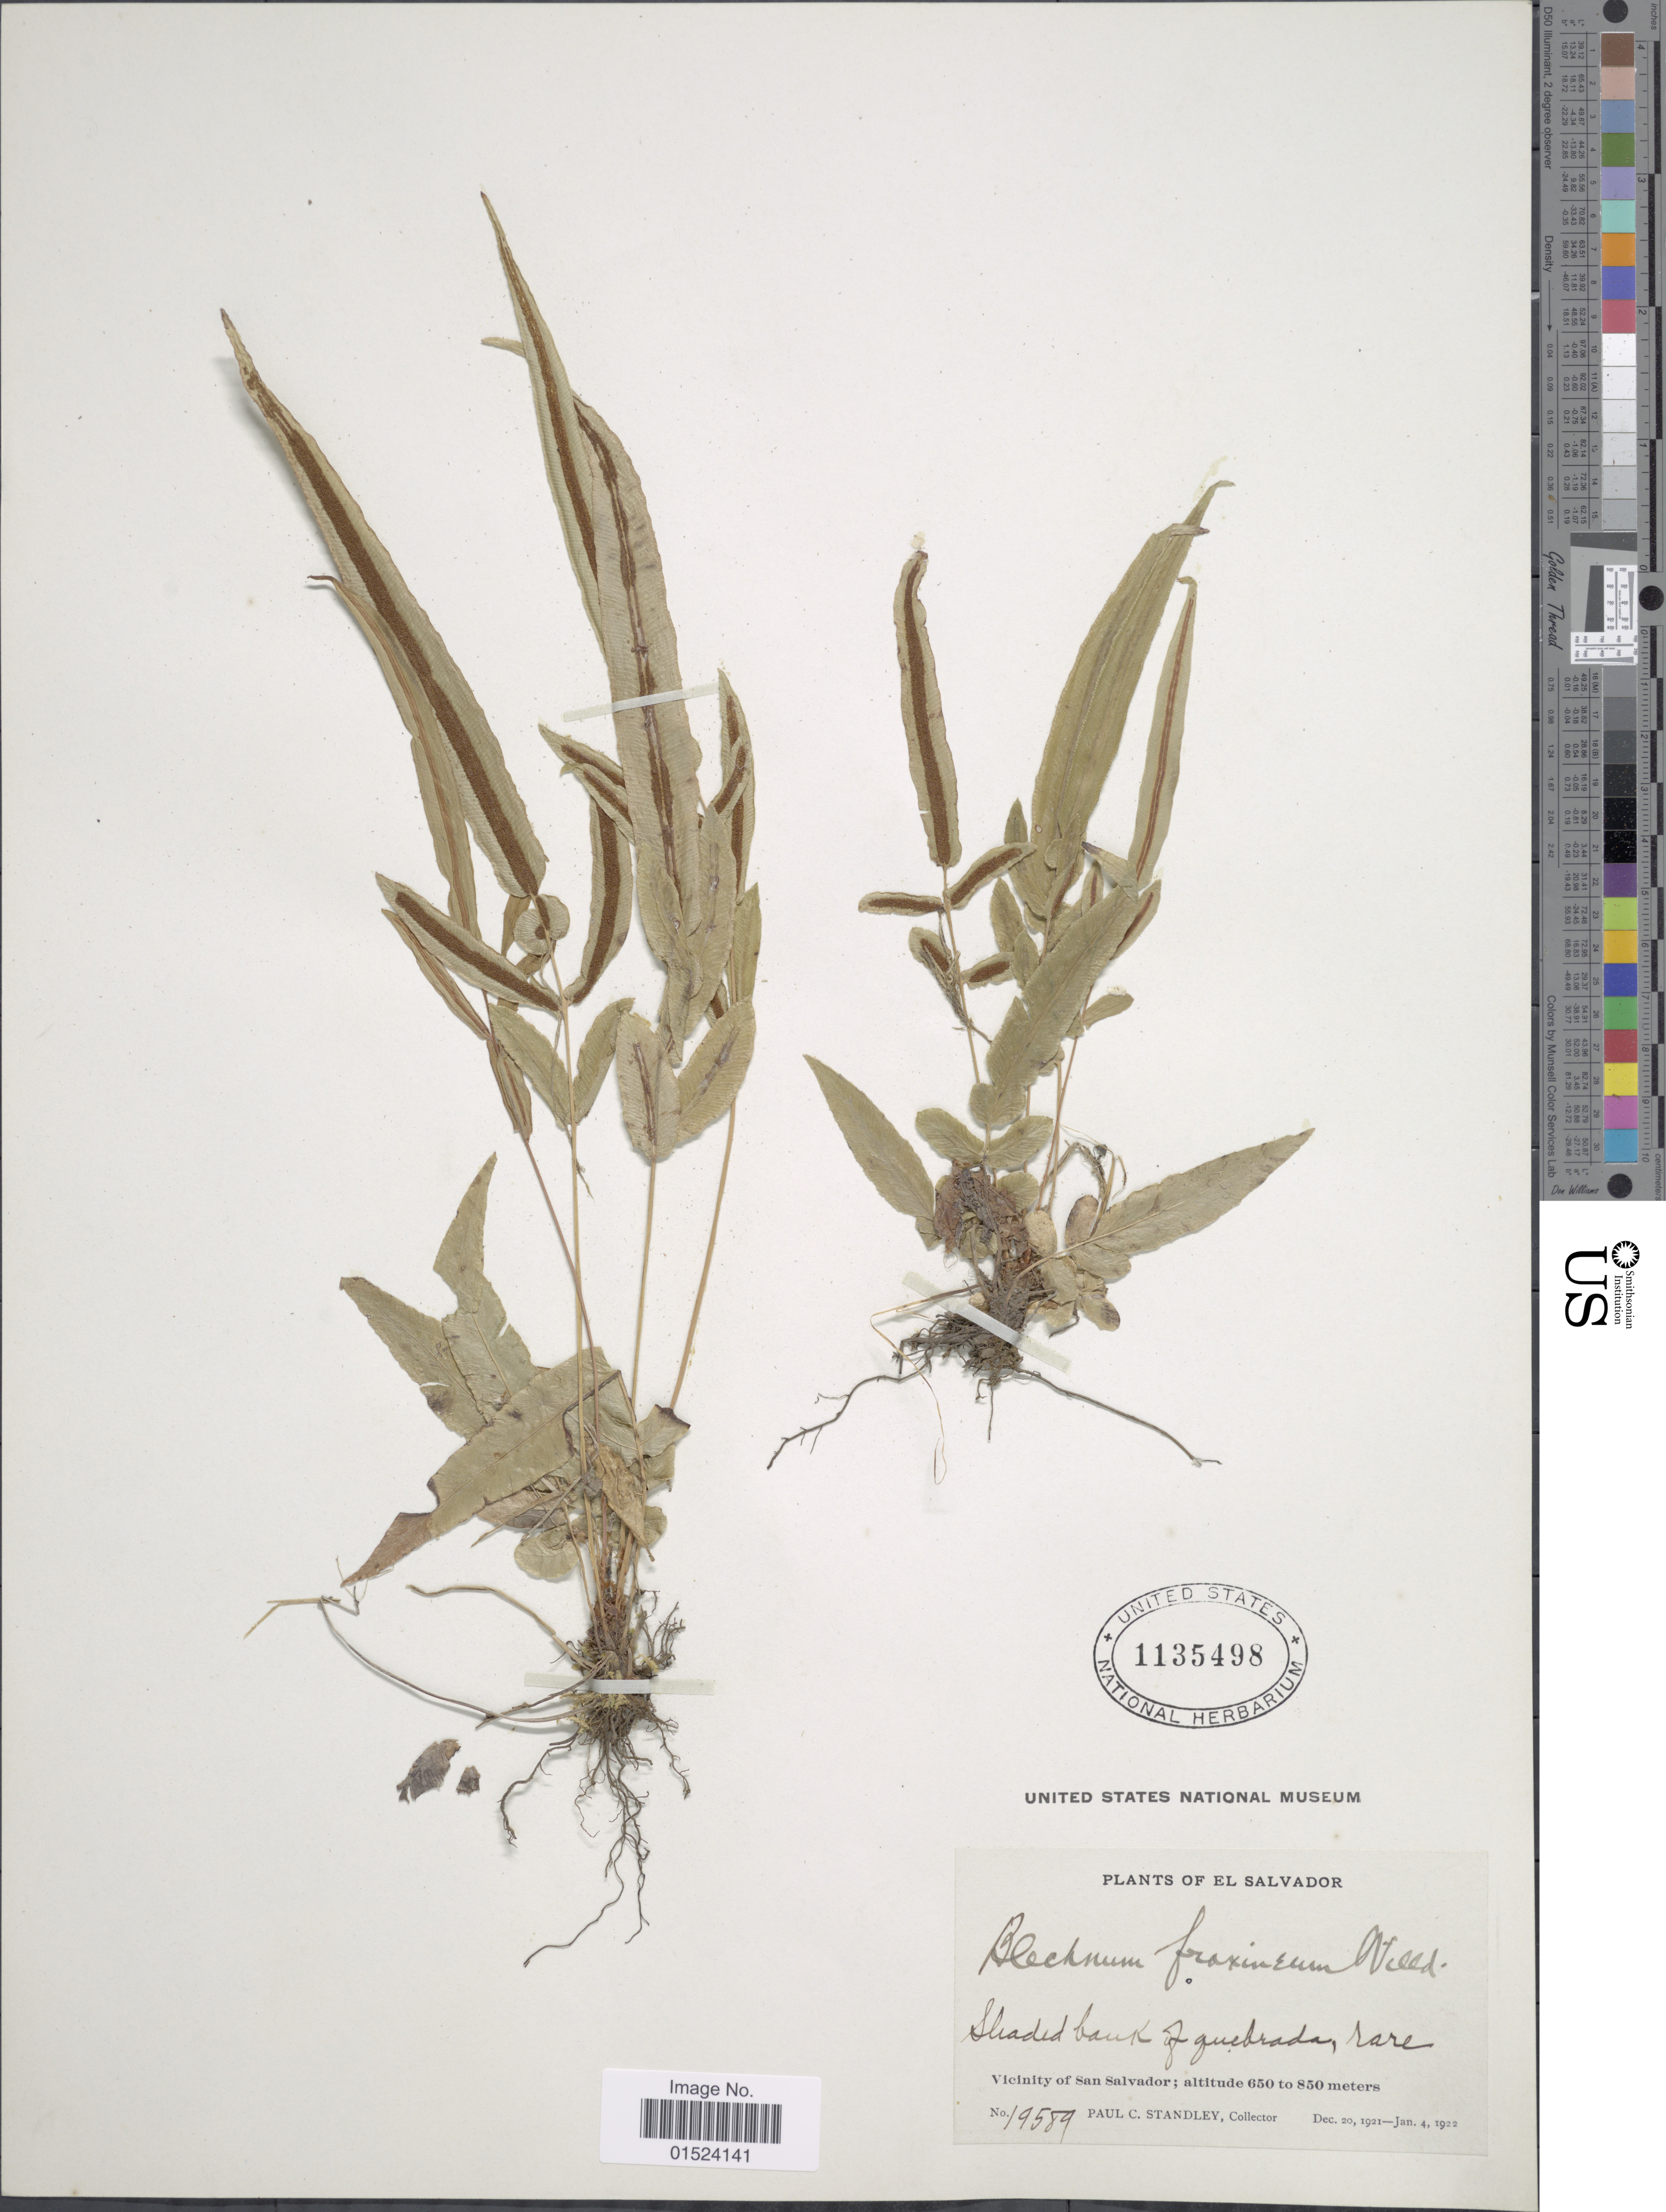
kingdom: Plantae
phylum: Tracheophyta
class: Polypodiopsida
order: Polypodiales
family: Blechnaceae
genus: Blechnum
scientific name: Blechnum gracile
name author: Kaulf.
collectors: P. C. Standley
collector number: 19589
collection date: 1921-12-20/1922-01-04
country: El Salvador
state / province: San Salvador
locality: Vicinity of San Salvador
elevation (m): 650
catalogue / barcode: US 1135498